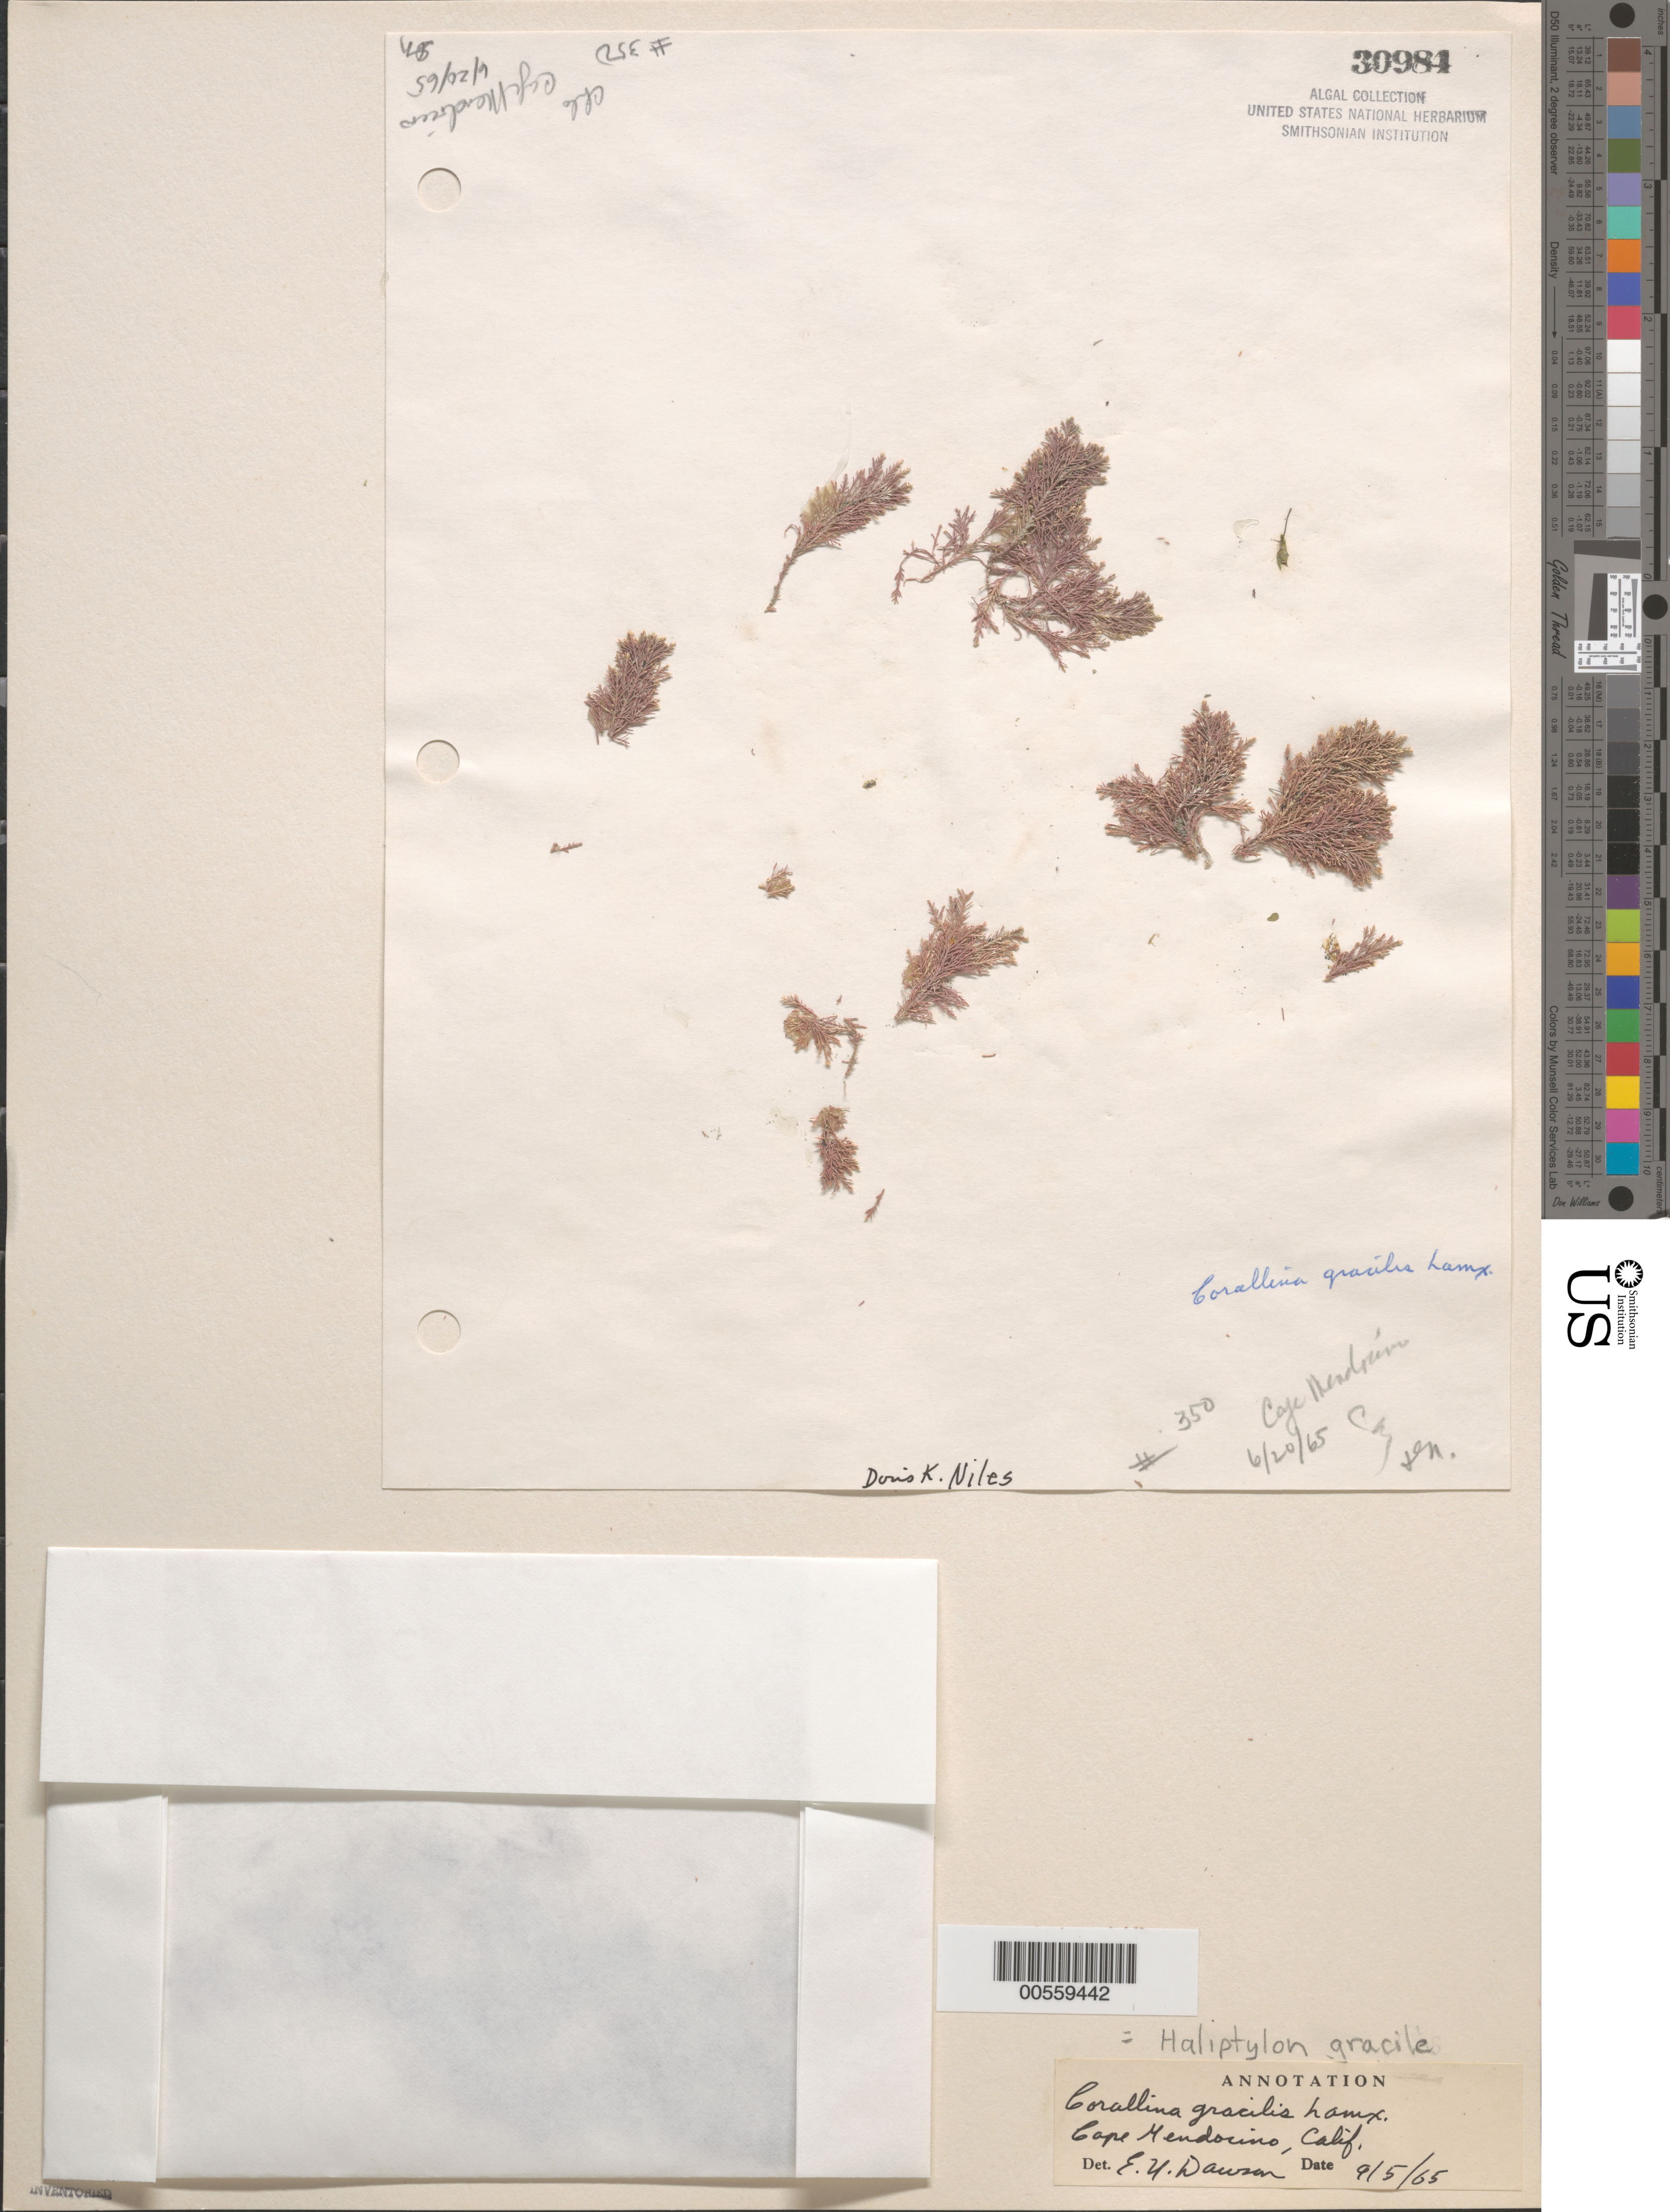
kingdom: Plantae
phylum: Rhodophyta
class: Florideophyceae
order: Corallinales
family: Corallinaceae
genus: Jania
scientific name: Jania rosea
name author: (Lam.) Decne.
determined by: Algae name updating Project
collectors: D. Niles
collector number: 350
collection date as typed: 20 Jun 1965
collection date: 1965-06-20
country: United States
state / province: California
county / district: Mendocino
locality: Cape Mendocino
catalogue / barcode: US 30984